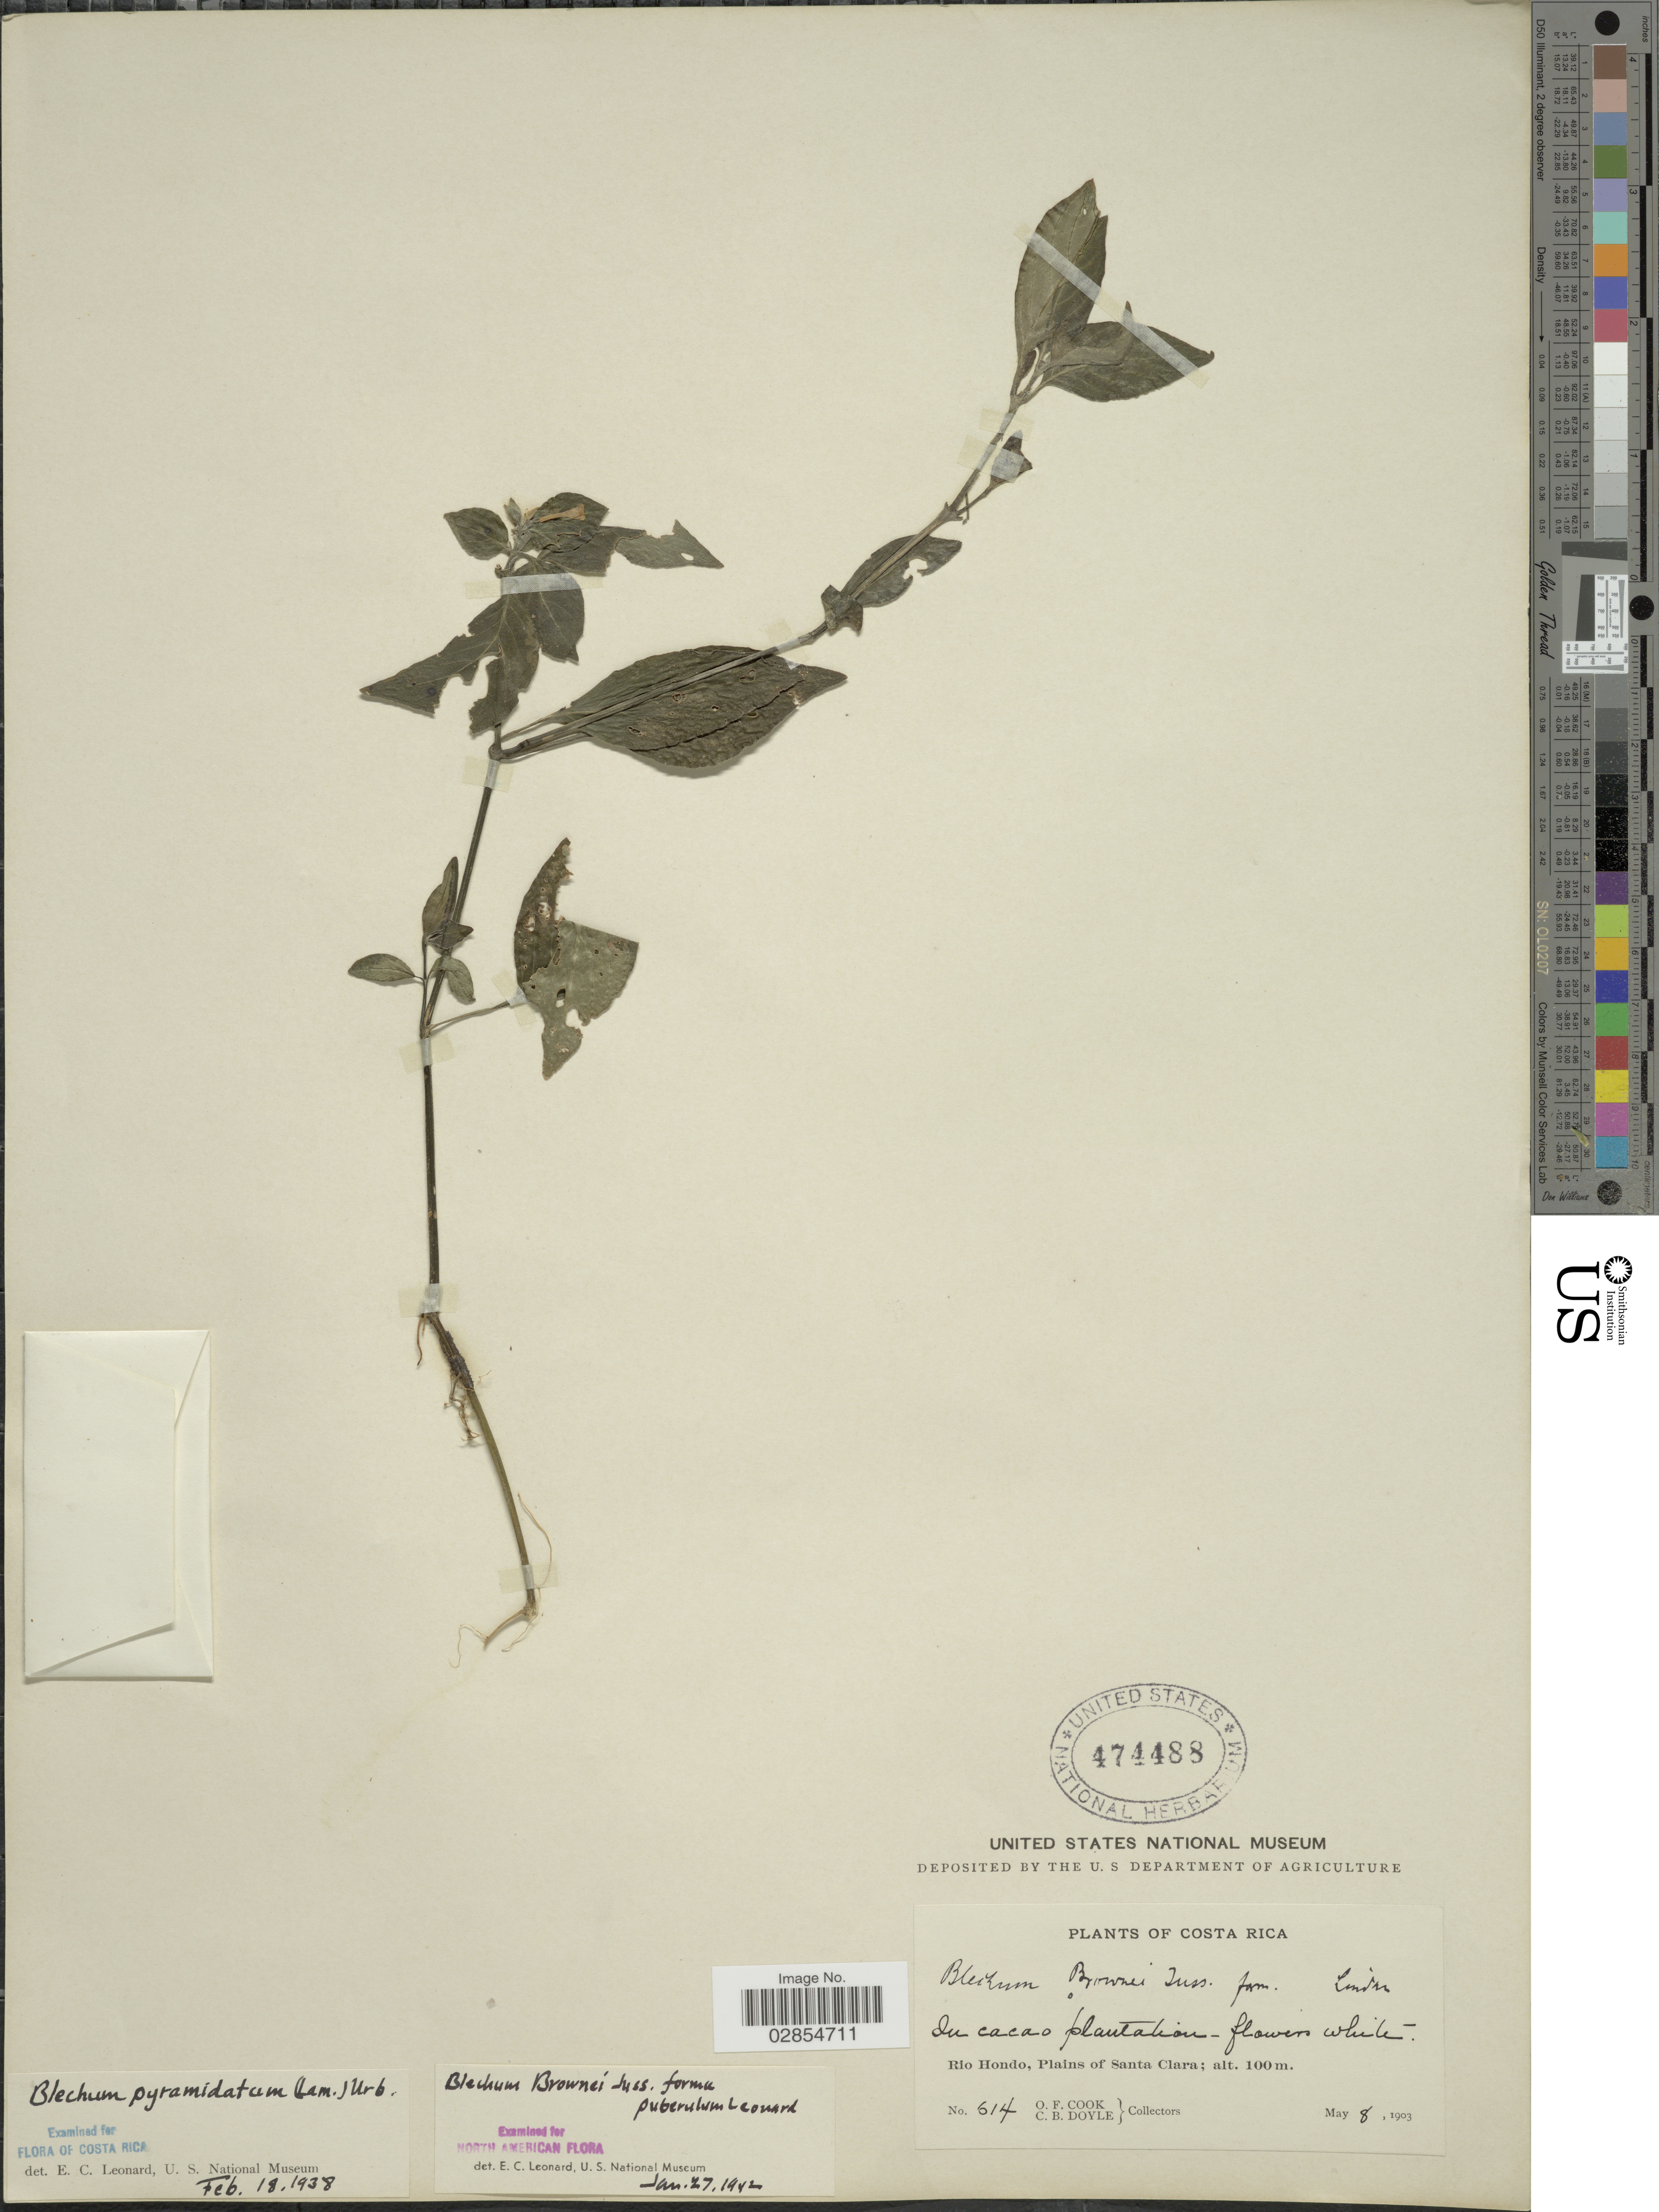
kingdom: Plantae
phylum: Tracheophyta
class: Magnoliopsida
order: Lamiales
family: Acanthaceae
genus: Blechum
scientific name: Blechum pyramidatum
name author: (Lam.) Urb.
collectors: O. F. Cook & C. Doyle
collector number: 614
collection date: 1903-05-08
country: Costa Rica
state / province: Limón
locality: Rio Hondo, Plains of Santa Clara.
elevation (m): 100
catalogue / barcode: US 474488